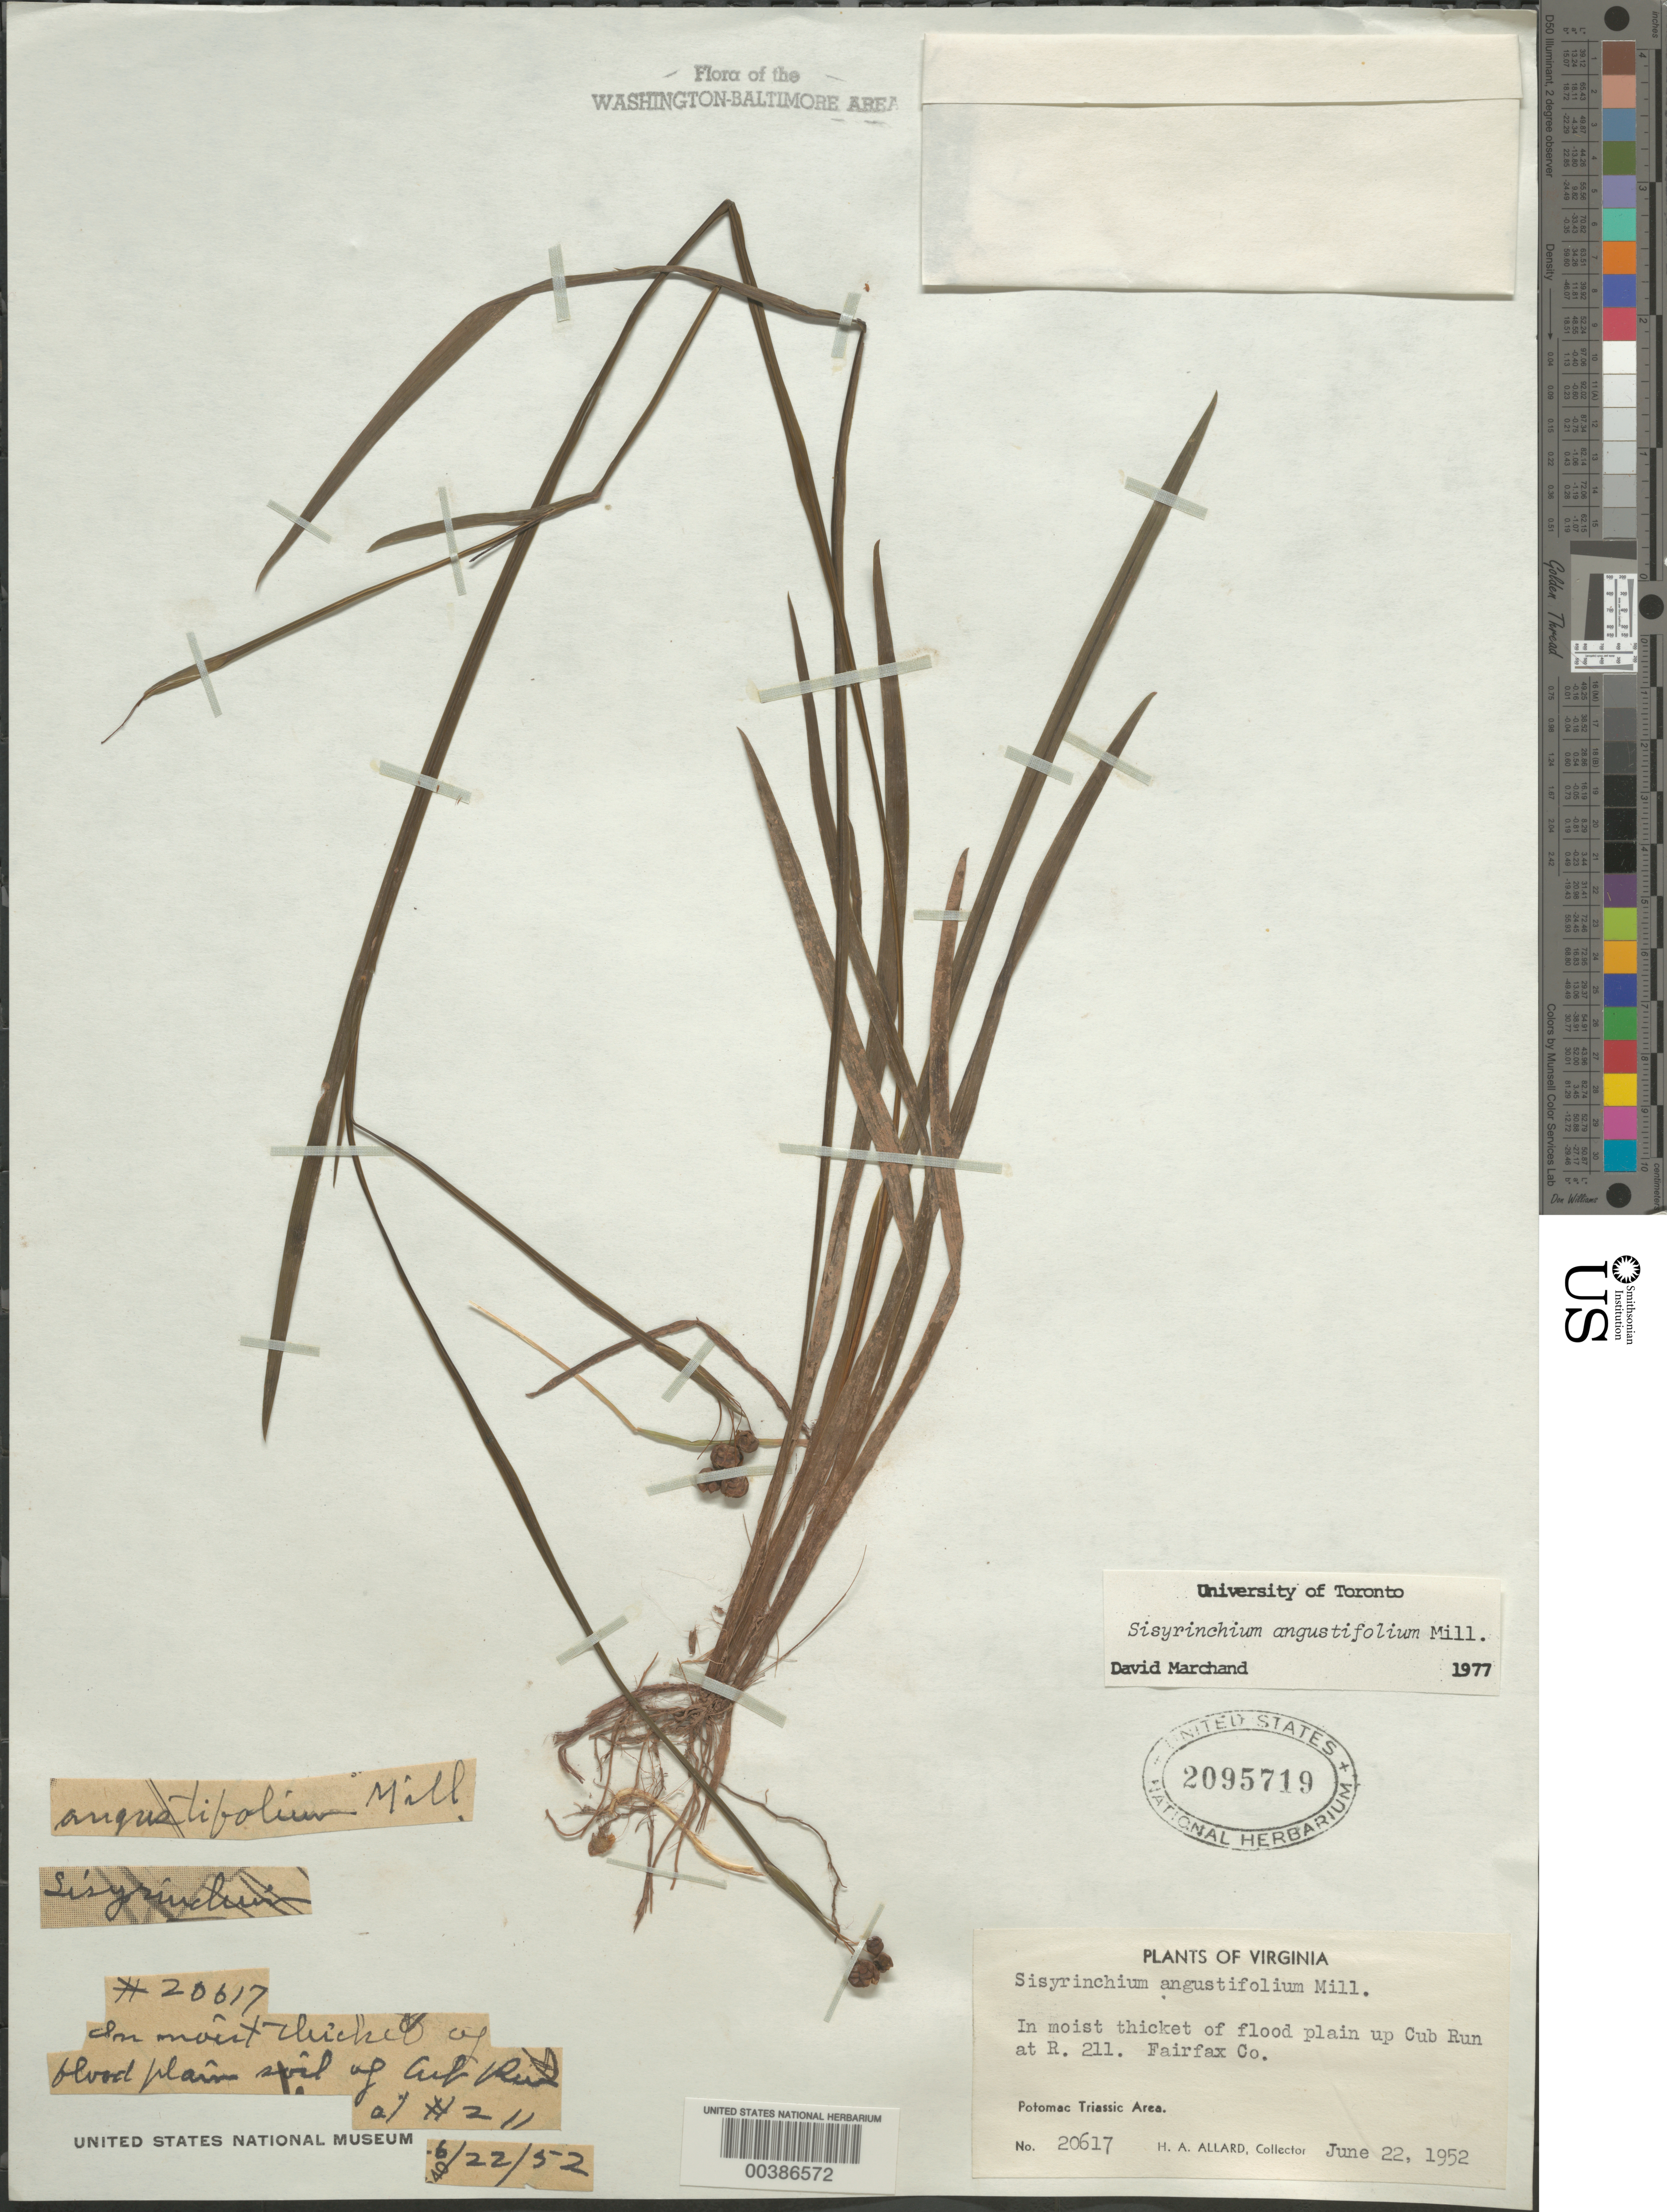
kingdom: Plantae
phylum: Tracheophyta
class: Liliopsida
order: Asparagales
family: Iridaceae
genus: Sisyrinchium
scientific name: Sisyrinchium angustifolium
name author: Mill.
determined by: Marchand, D.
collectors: H. A. Allard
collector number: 20617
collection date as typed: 22 Jun 1952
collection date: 1952-06-22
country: United States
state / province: Virginia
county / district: Fairfax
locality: Cub Run floodplain, near Route 211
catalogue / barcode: US 2095719